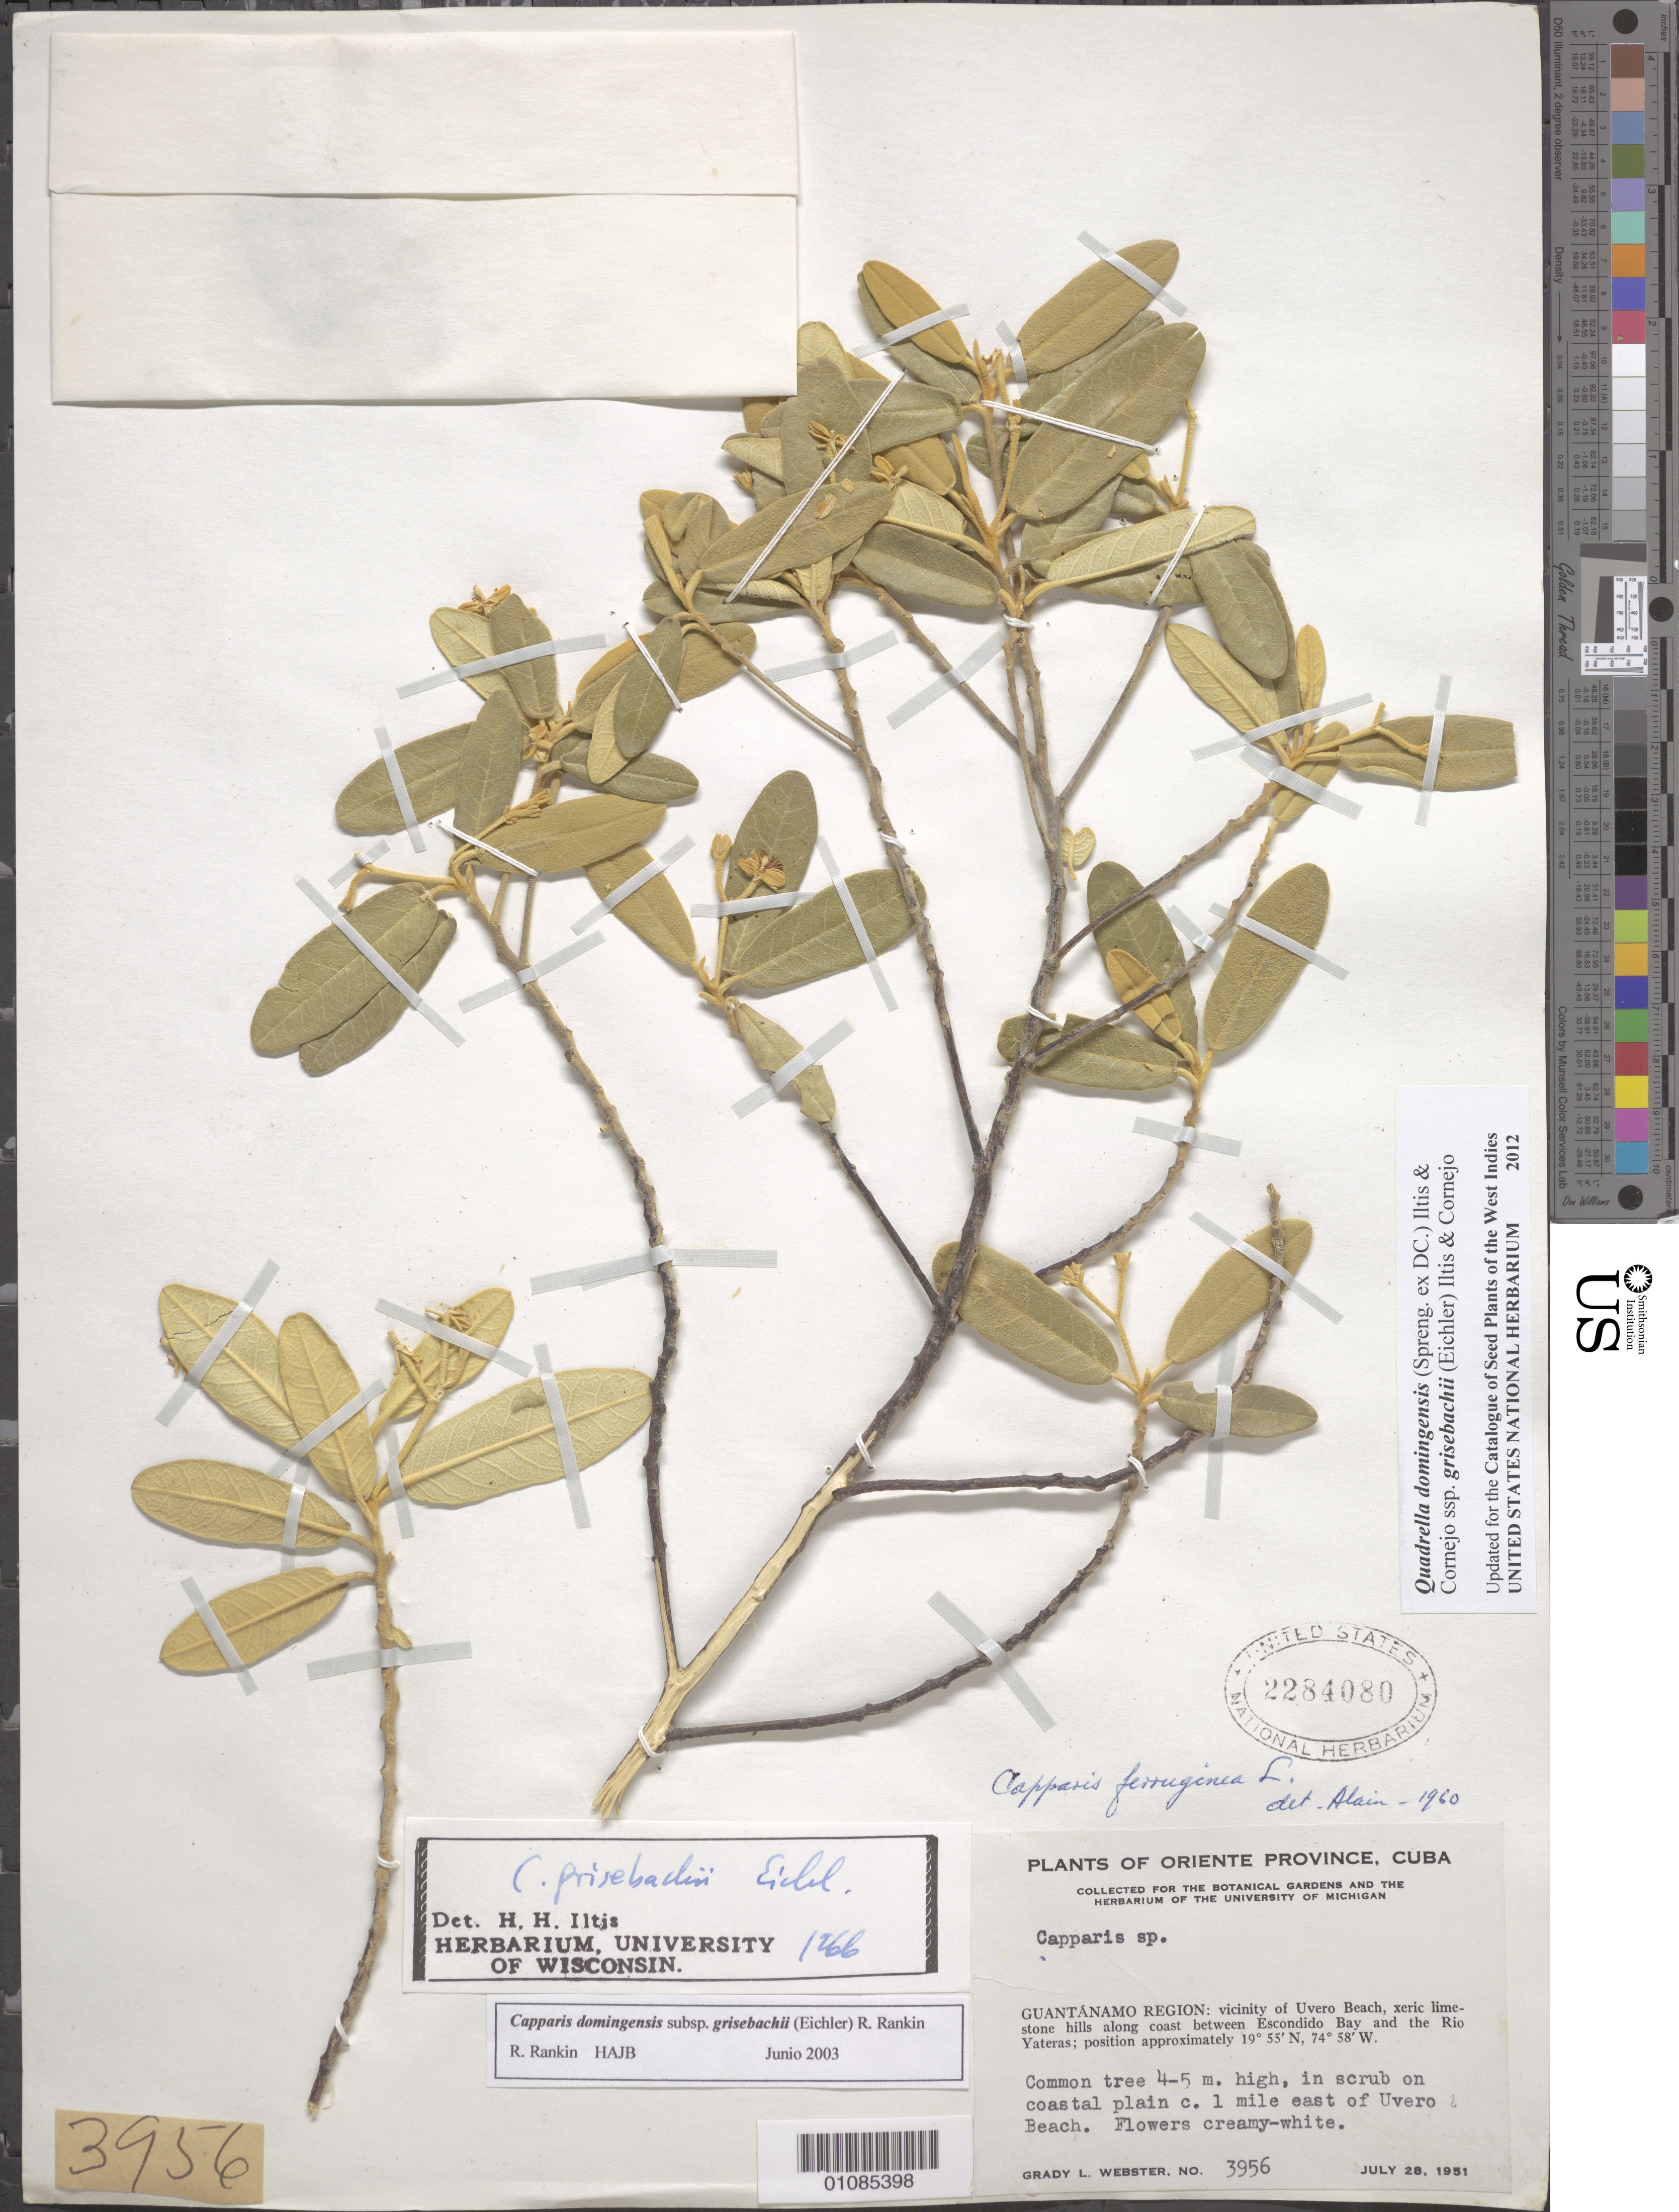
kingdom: Plantae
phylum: Tracheophyta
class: Magnoliopsida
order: Brassicales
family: Capparaceae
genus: Quadrella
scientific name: Quadrella domingensis subsp. grisebachii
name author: (Eichler) Cornejo & Iltis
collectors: G. L. Webster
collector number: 3956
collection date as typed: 28 Jul 1951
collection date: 1951-07-28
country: Cuba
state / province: Guantánamo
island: Cuba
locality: Vicinity of Uvero Beach, xeric limestone hills along coast between Escondido Bay and the Rio Yateras C 1 mi E of Uvero Beach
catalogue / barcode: US 2284080